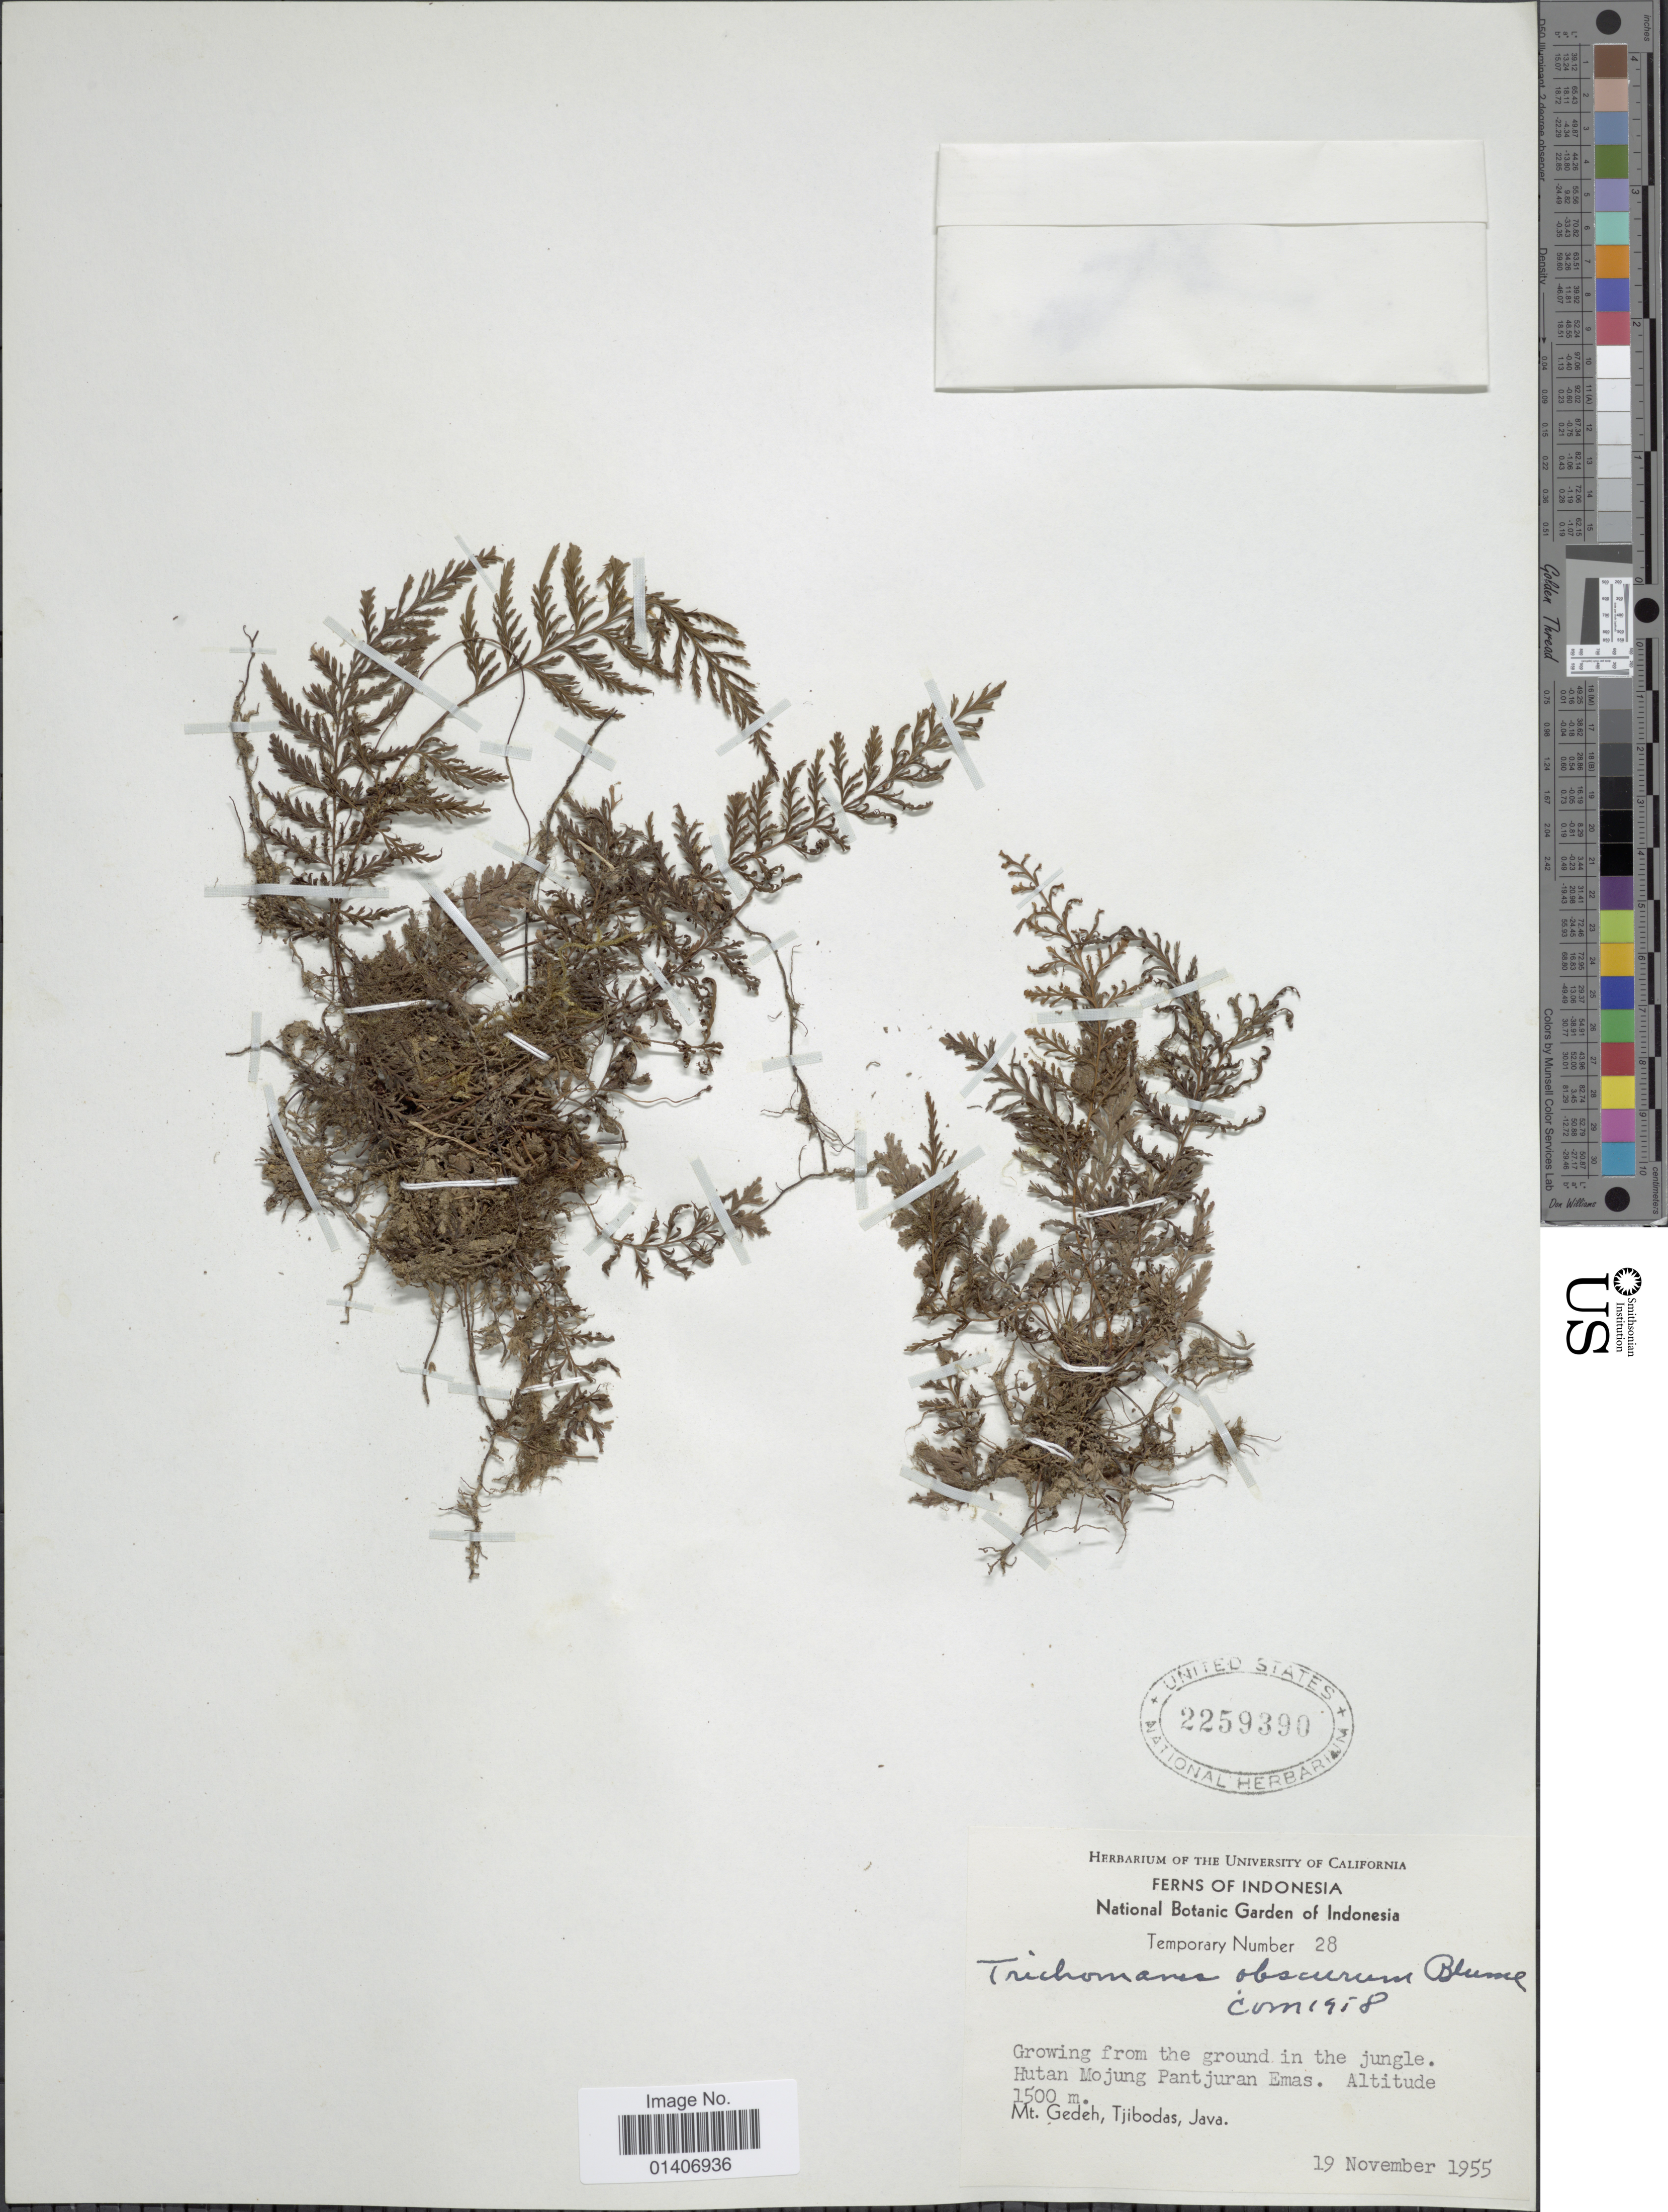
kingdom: Plantae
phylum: Tracheophyta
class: Polypodiopsida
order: Hymenophyllales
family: Hymenophyllaceae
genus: Abrodictyum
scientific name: Abrodictyum obscurum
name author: (Blume) Ebihara & K. Iwats.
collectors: National Botanic Garden of Indonesia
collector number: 28?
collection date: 1955-11-19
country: Indonesia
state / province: Java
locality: Growing from the ground in the jungle, Hutan Mojung Pantjuran Emas, Mt. Gedeh, Tjibodas, Java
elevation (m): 1500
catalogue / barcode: US 2259390